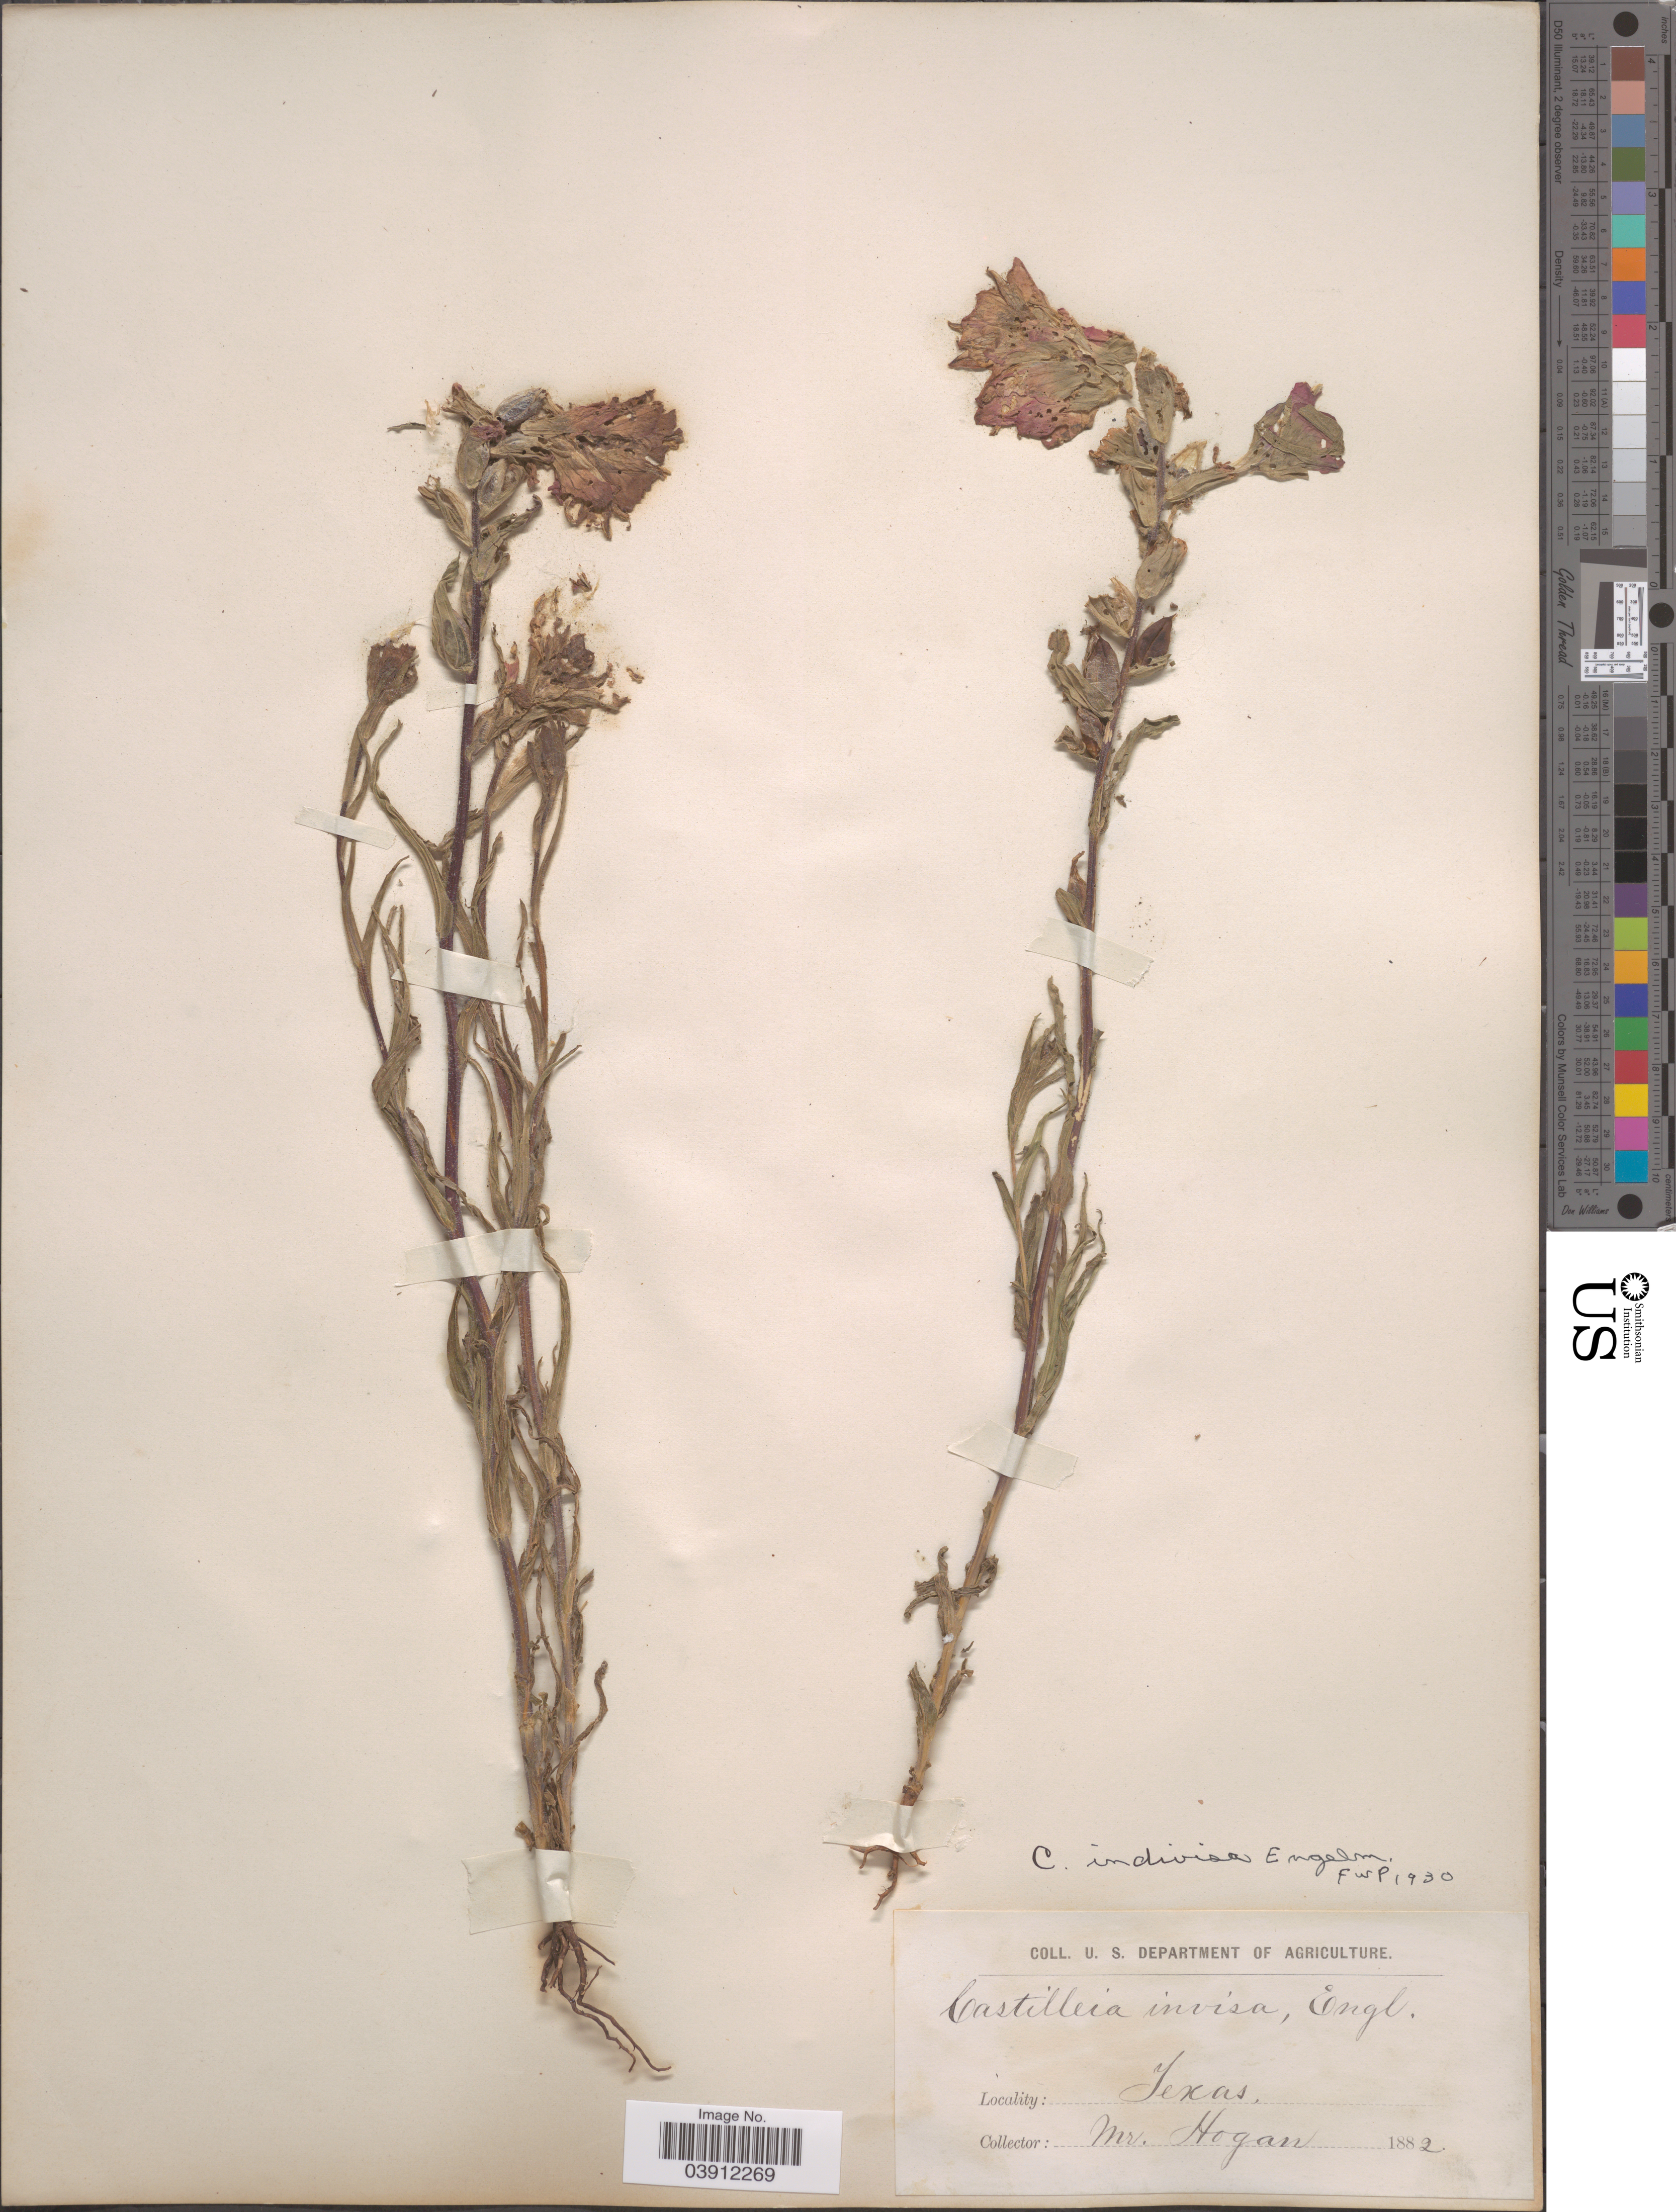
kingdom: Plantae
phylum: Tracheophyta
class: Magnoliopsida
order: Lamiales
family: Orobanchaceae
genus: Castilleja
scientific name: Castilleja indivisa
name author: Engelm. in Engelm. & A. Gray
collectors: Mr. Hogan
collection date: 1882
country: United States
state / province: Texas